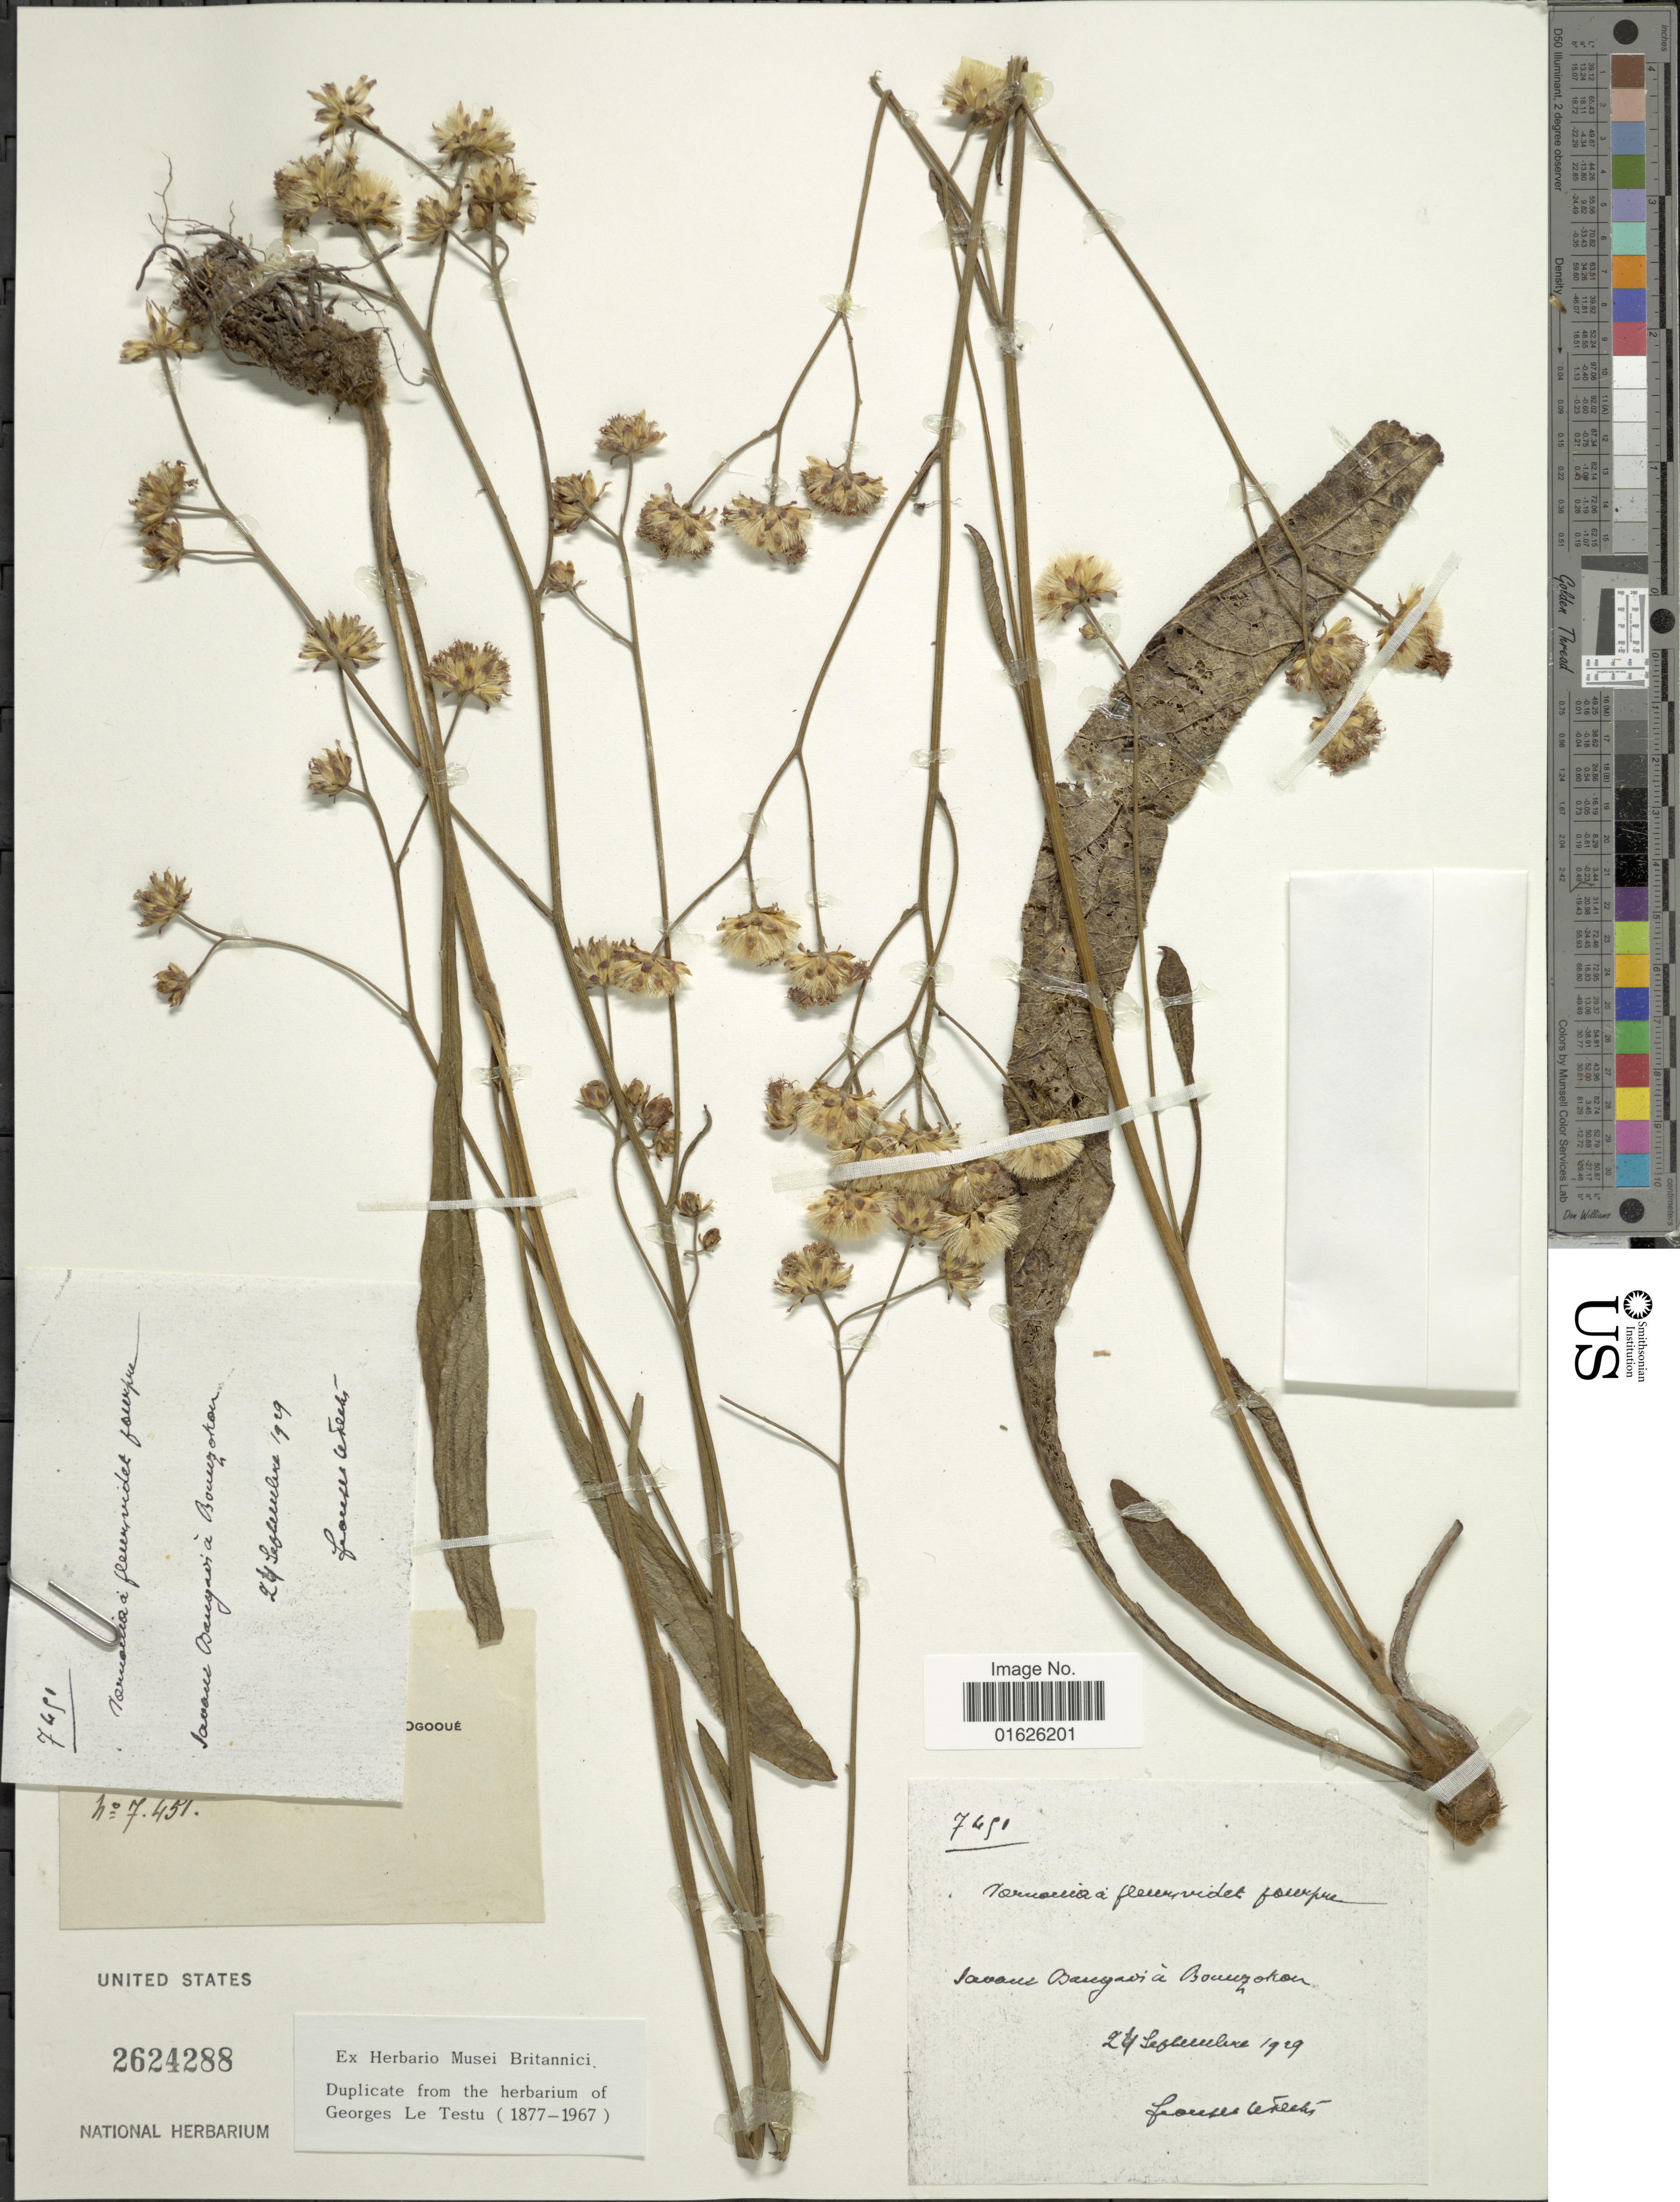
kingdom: Plantae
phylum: Tracheophyta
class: Magnoliopsida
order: Asterales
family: Asteraceae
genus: Vernonella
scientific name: Vernonella subaphylla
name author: (Baker) H. Rob. & Skvarla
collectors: F. Wheeler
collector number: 7691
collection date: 1929-09-24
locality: Savaui, Baugavi, a Bouurzokou [interpreted]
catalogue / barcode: US 2624288